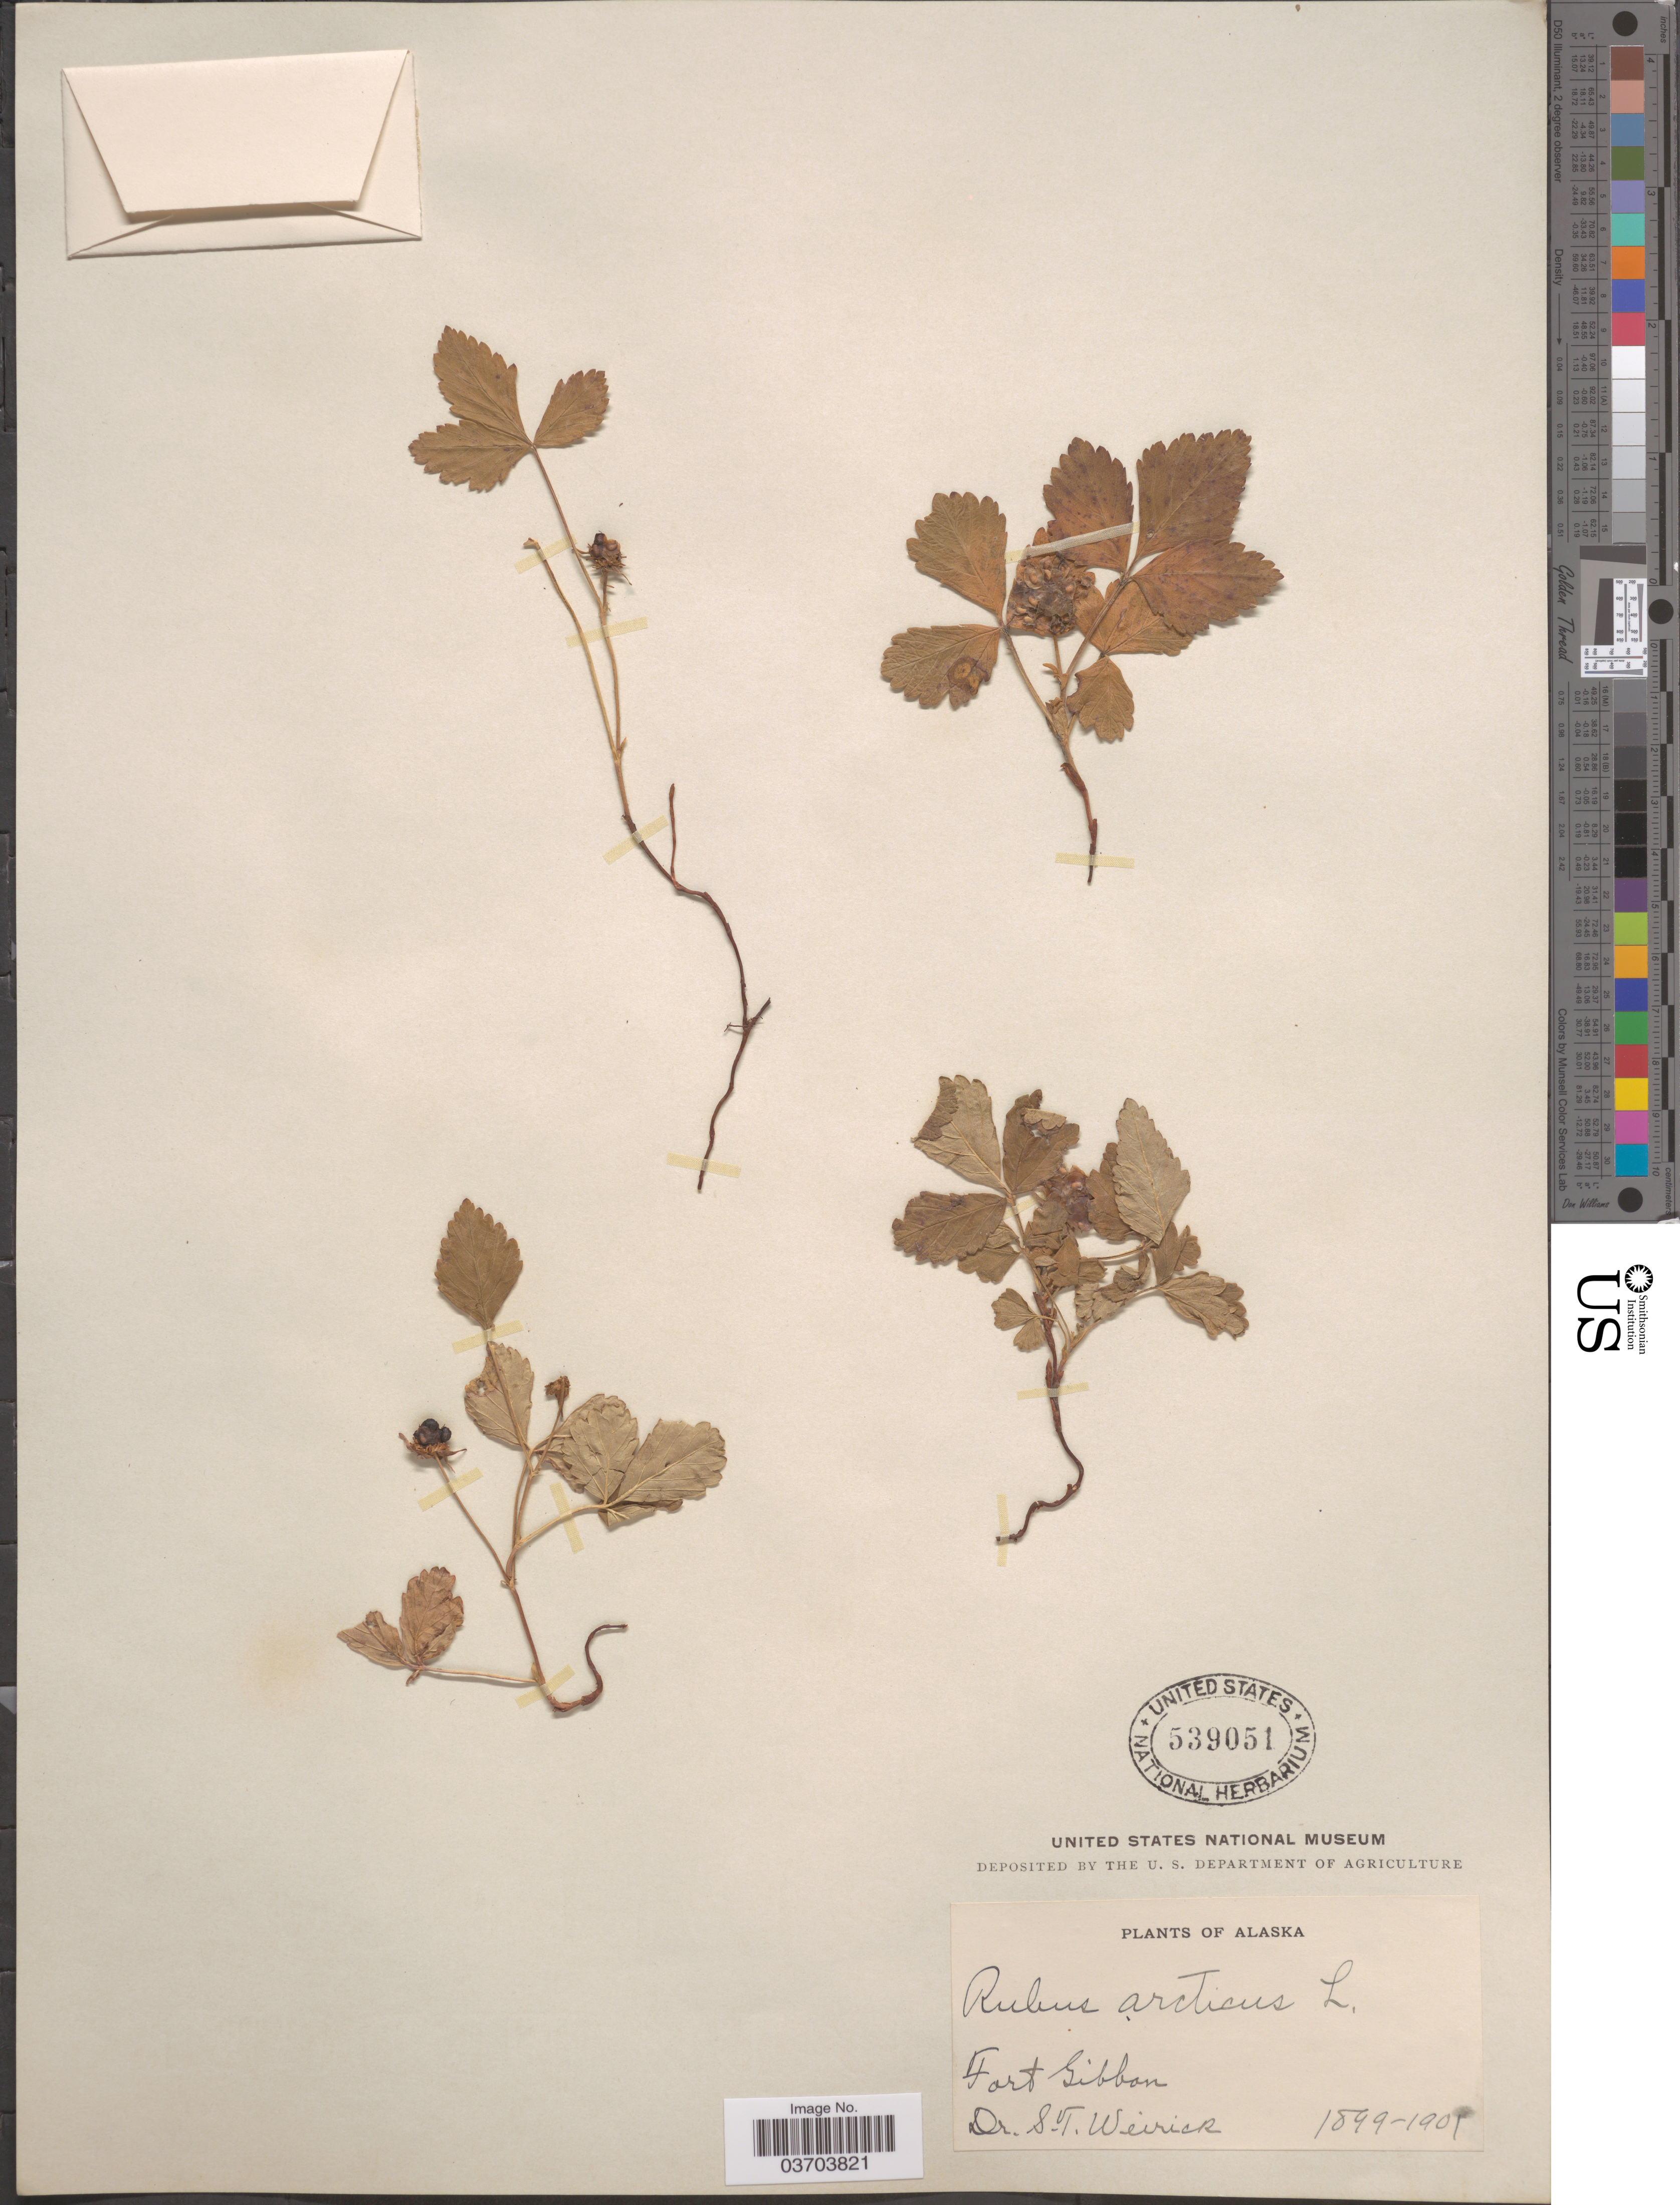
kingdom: Plantae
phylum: Tracheophyta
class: Magnoliopsida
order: Rosales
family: Rosaceae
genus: Rubus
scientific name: Rubus acaulis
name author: Michx.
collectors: S. Weirick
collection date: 1899/1901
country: United States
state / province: Alaska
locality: Fort Gibbon.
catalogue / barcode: US 539051